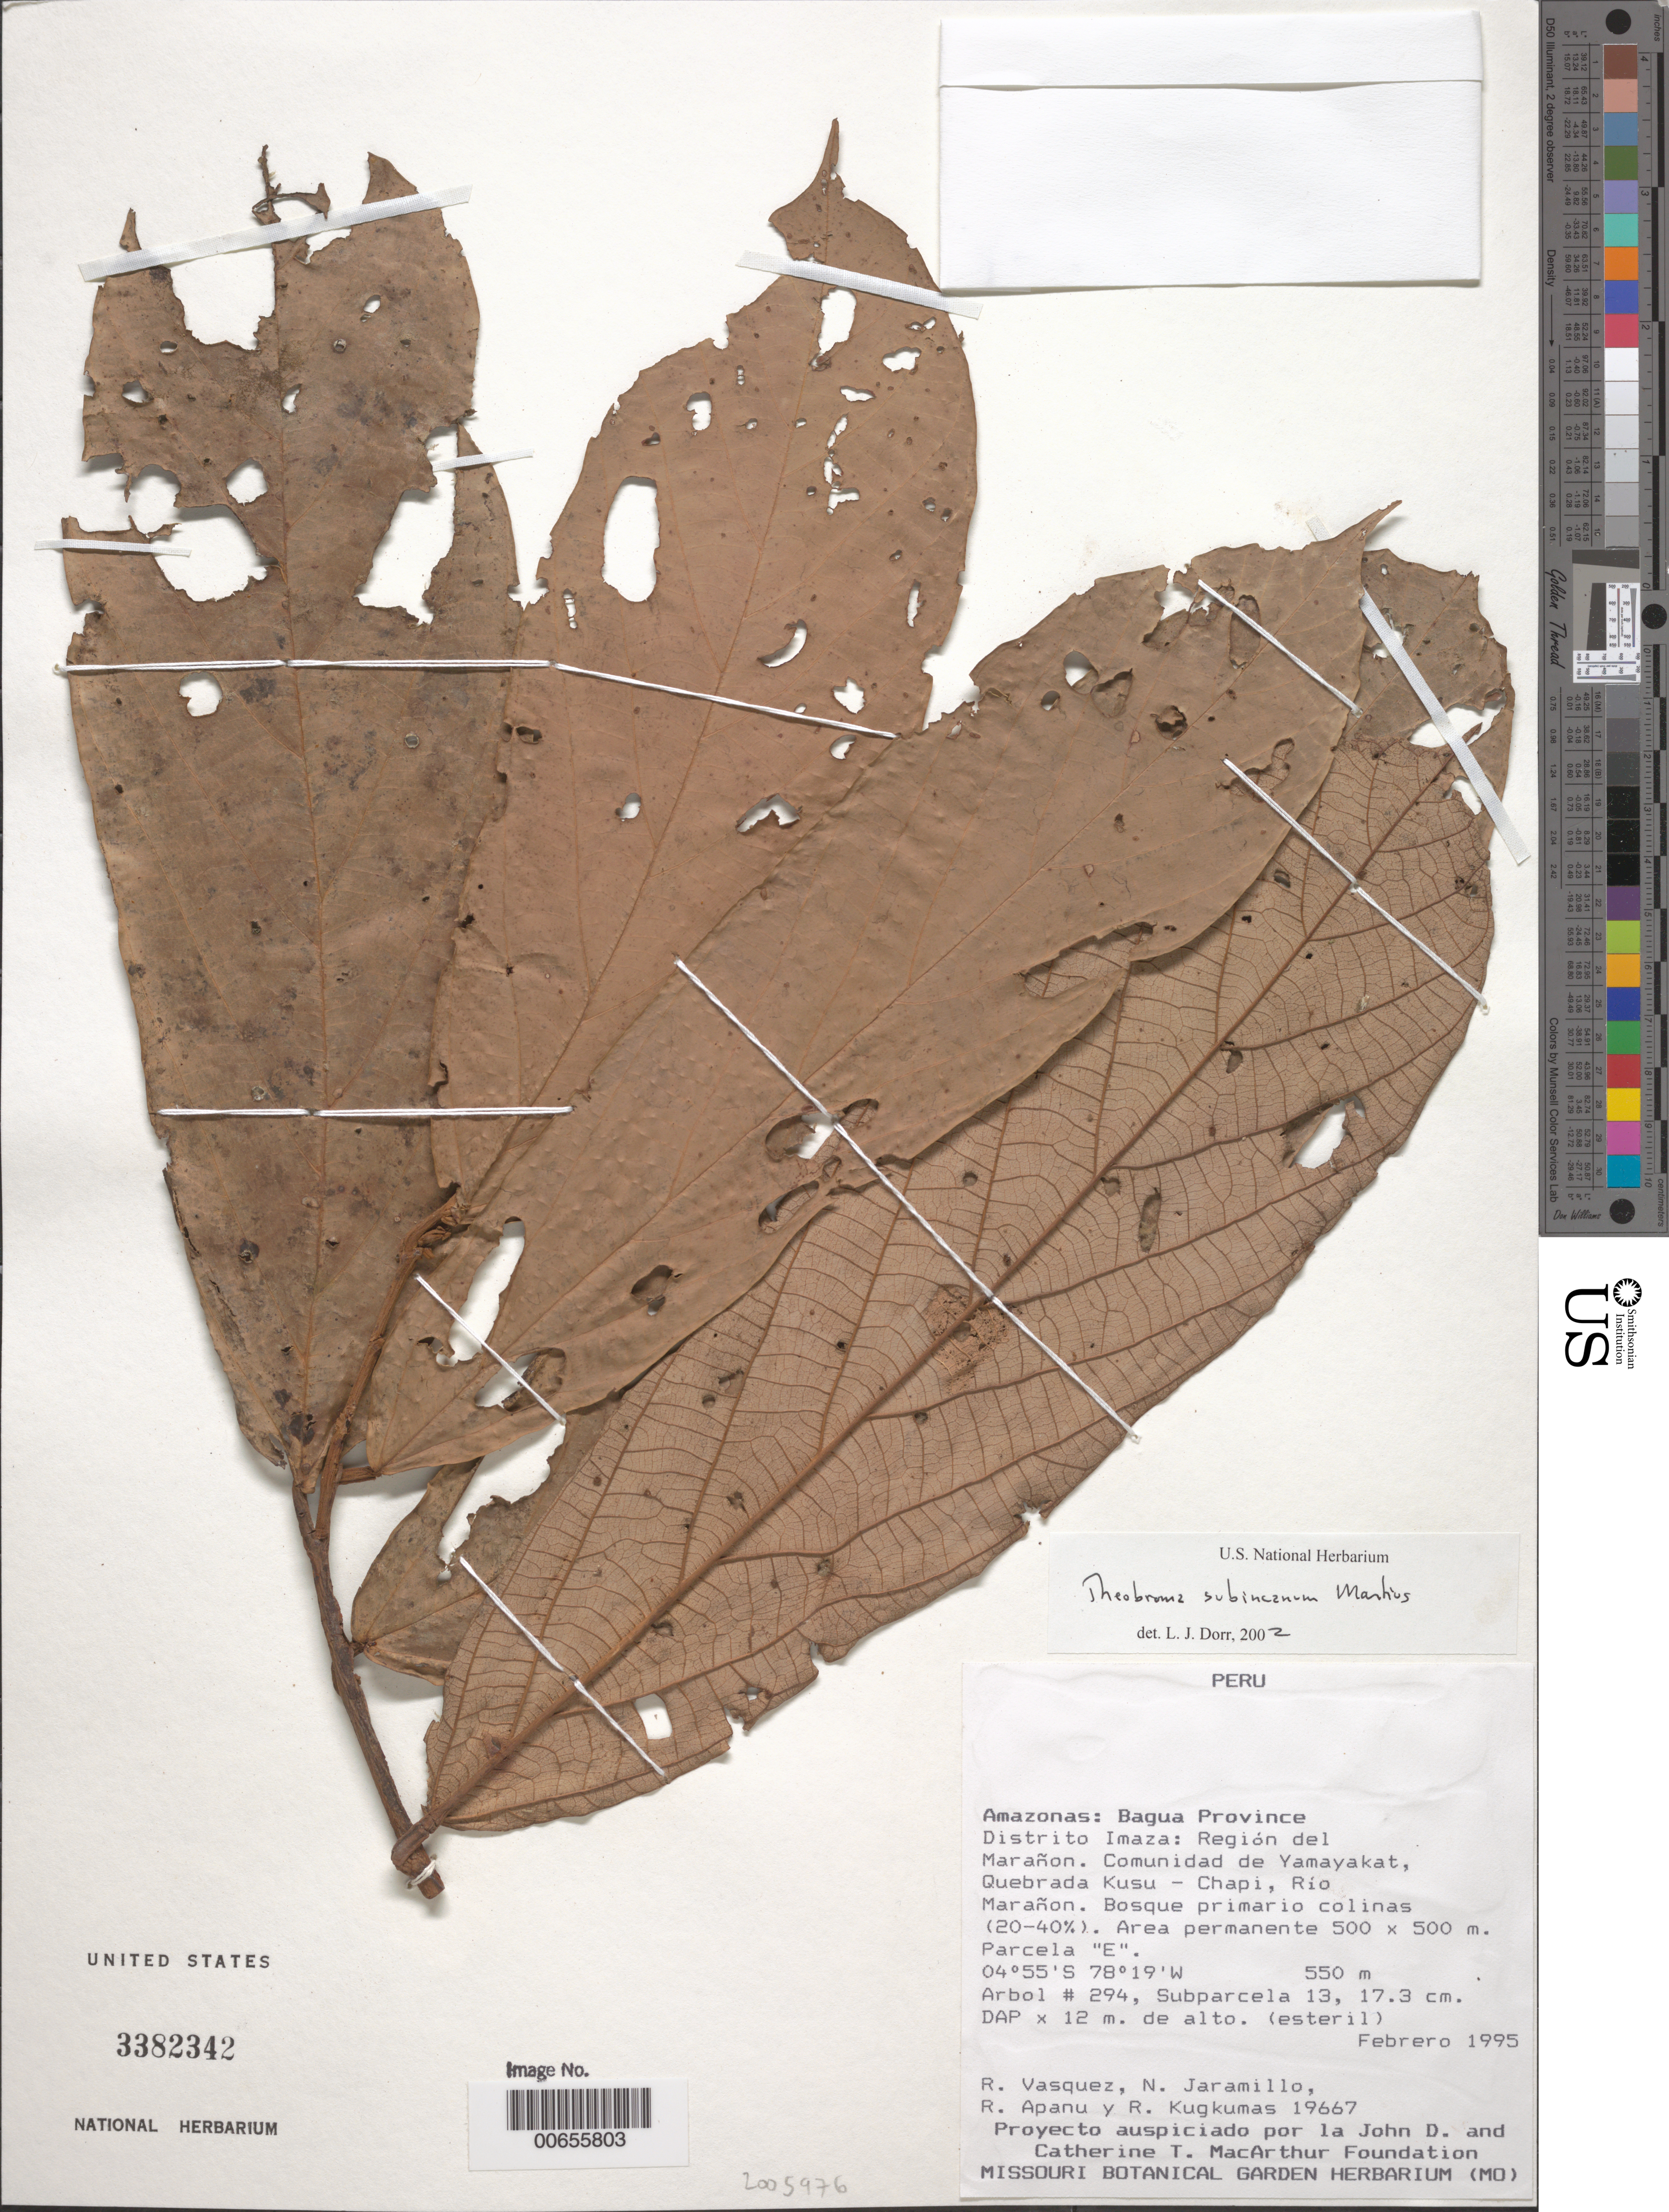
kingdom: Plantae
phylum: Tracheophyta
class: Magnoliopsida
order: Malvales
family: Malvaceae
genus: Theobroma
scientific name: Theobroma subincanum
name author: Mart.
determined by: Dorr, L. J., (BOT), Smithsonian Institution - National Museum of Natural History (UNITED STATES)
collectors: R. Vasquez, N. Jaramillo, R. Apanu N. & R. Kugkumas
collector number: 19667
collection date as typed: Feb 1995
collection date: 1995-02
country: Peru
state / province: Amazonas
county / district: Bagua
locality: Distrito Imaza: región del Marañon, comunidad de Yamayakat, Quebrada Kusu-Chapi, Río Marañon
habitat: Bosque primario colinas (20-40%). Area permanente 500 x 500 m. Parcela E.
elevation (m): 550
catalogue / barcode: US 3382342